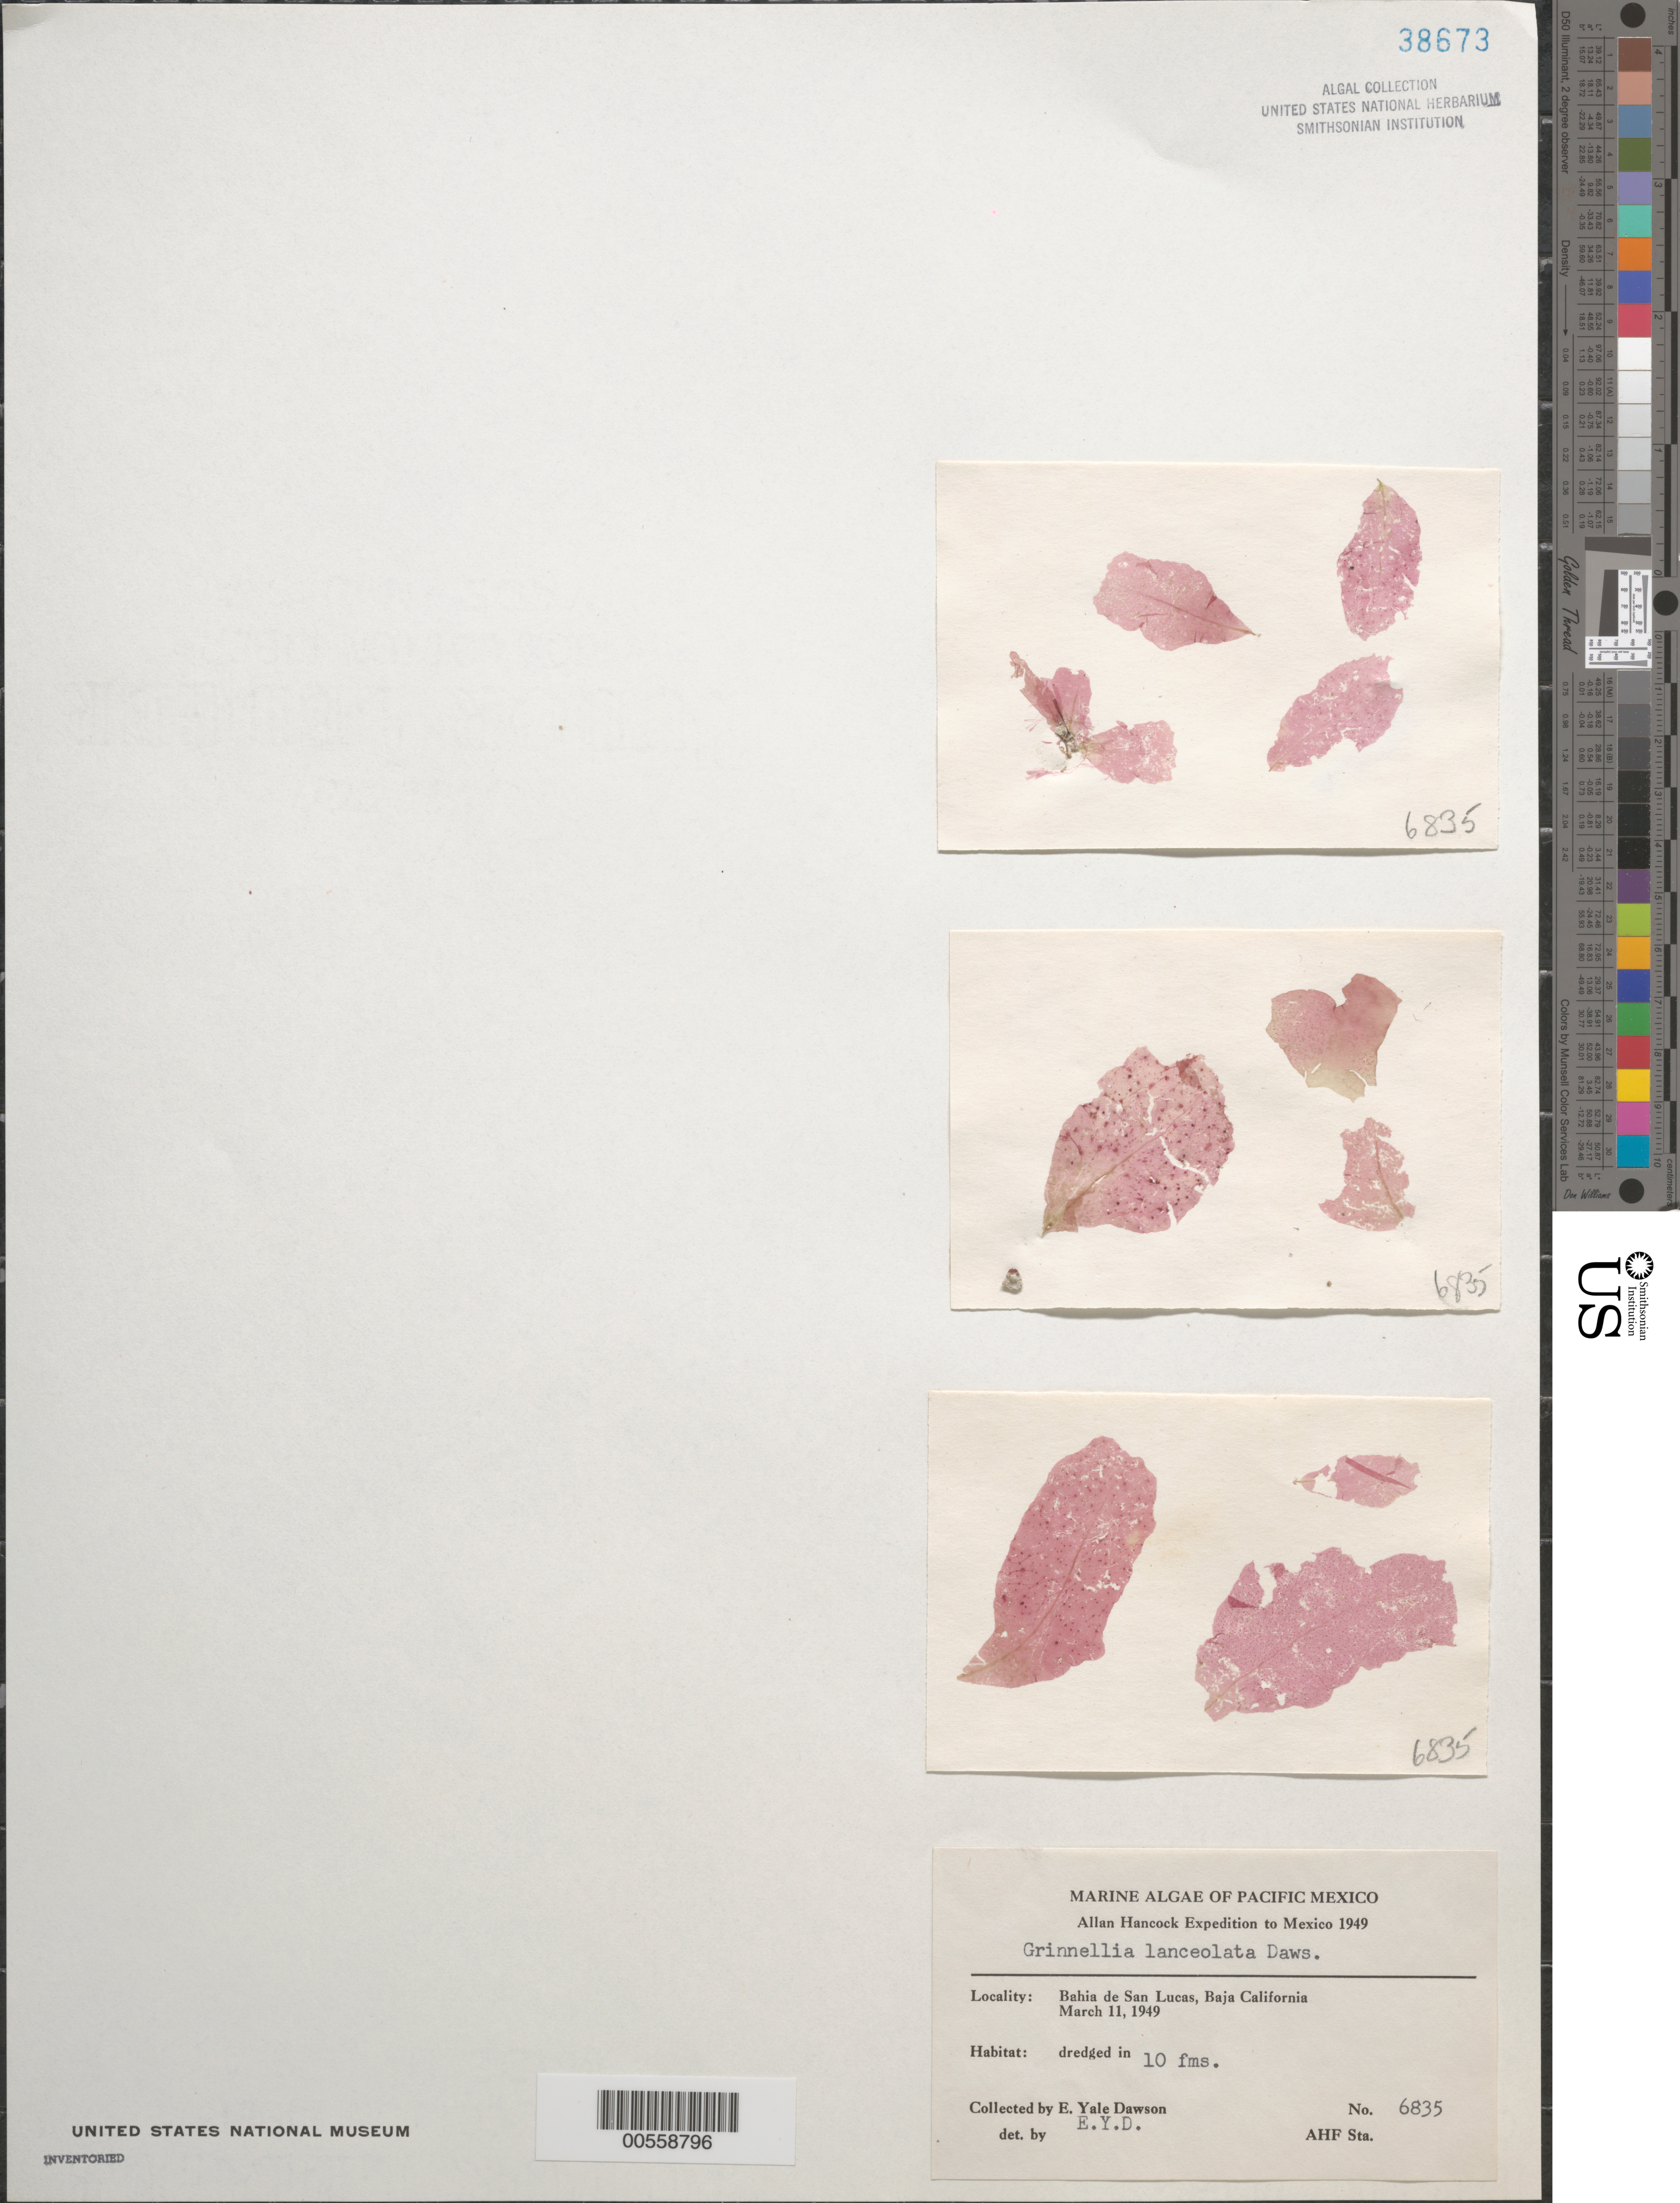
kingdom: Plantae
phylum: Rhodophyta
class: Florideophyceae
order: Ceramiales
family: Delesseriaceae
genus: Grinnellia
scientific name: Grinnellia lanceolata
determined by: Dawson, E. Y.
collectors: E. Y. Dawson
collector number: EYD 6835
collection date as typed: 11 Mar 1949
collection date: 1949-03-11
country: Mexico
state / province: Baja California Sur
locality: Bahia San Lucas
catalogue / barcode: US 38673